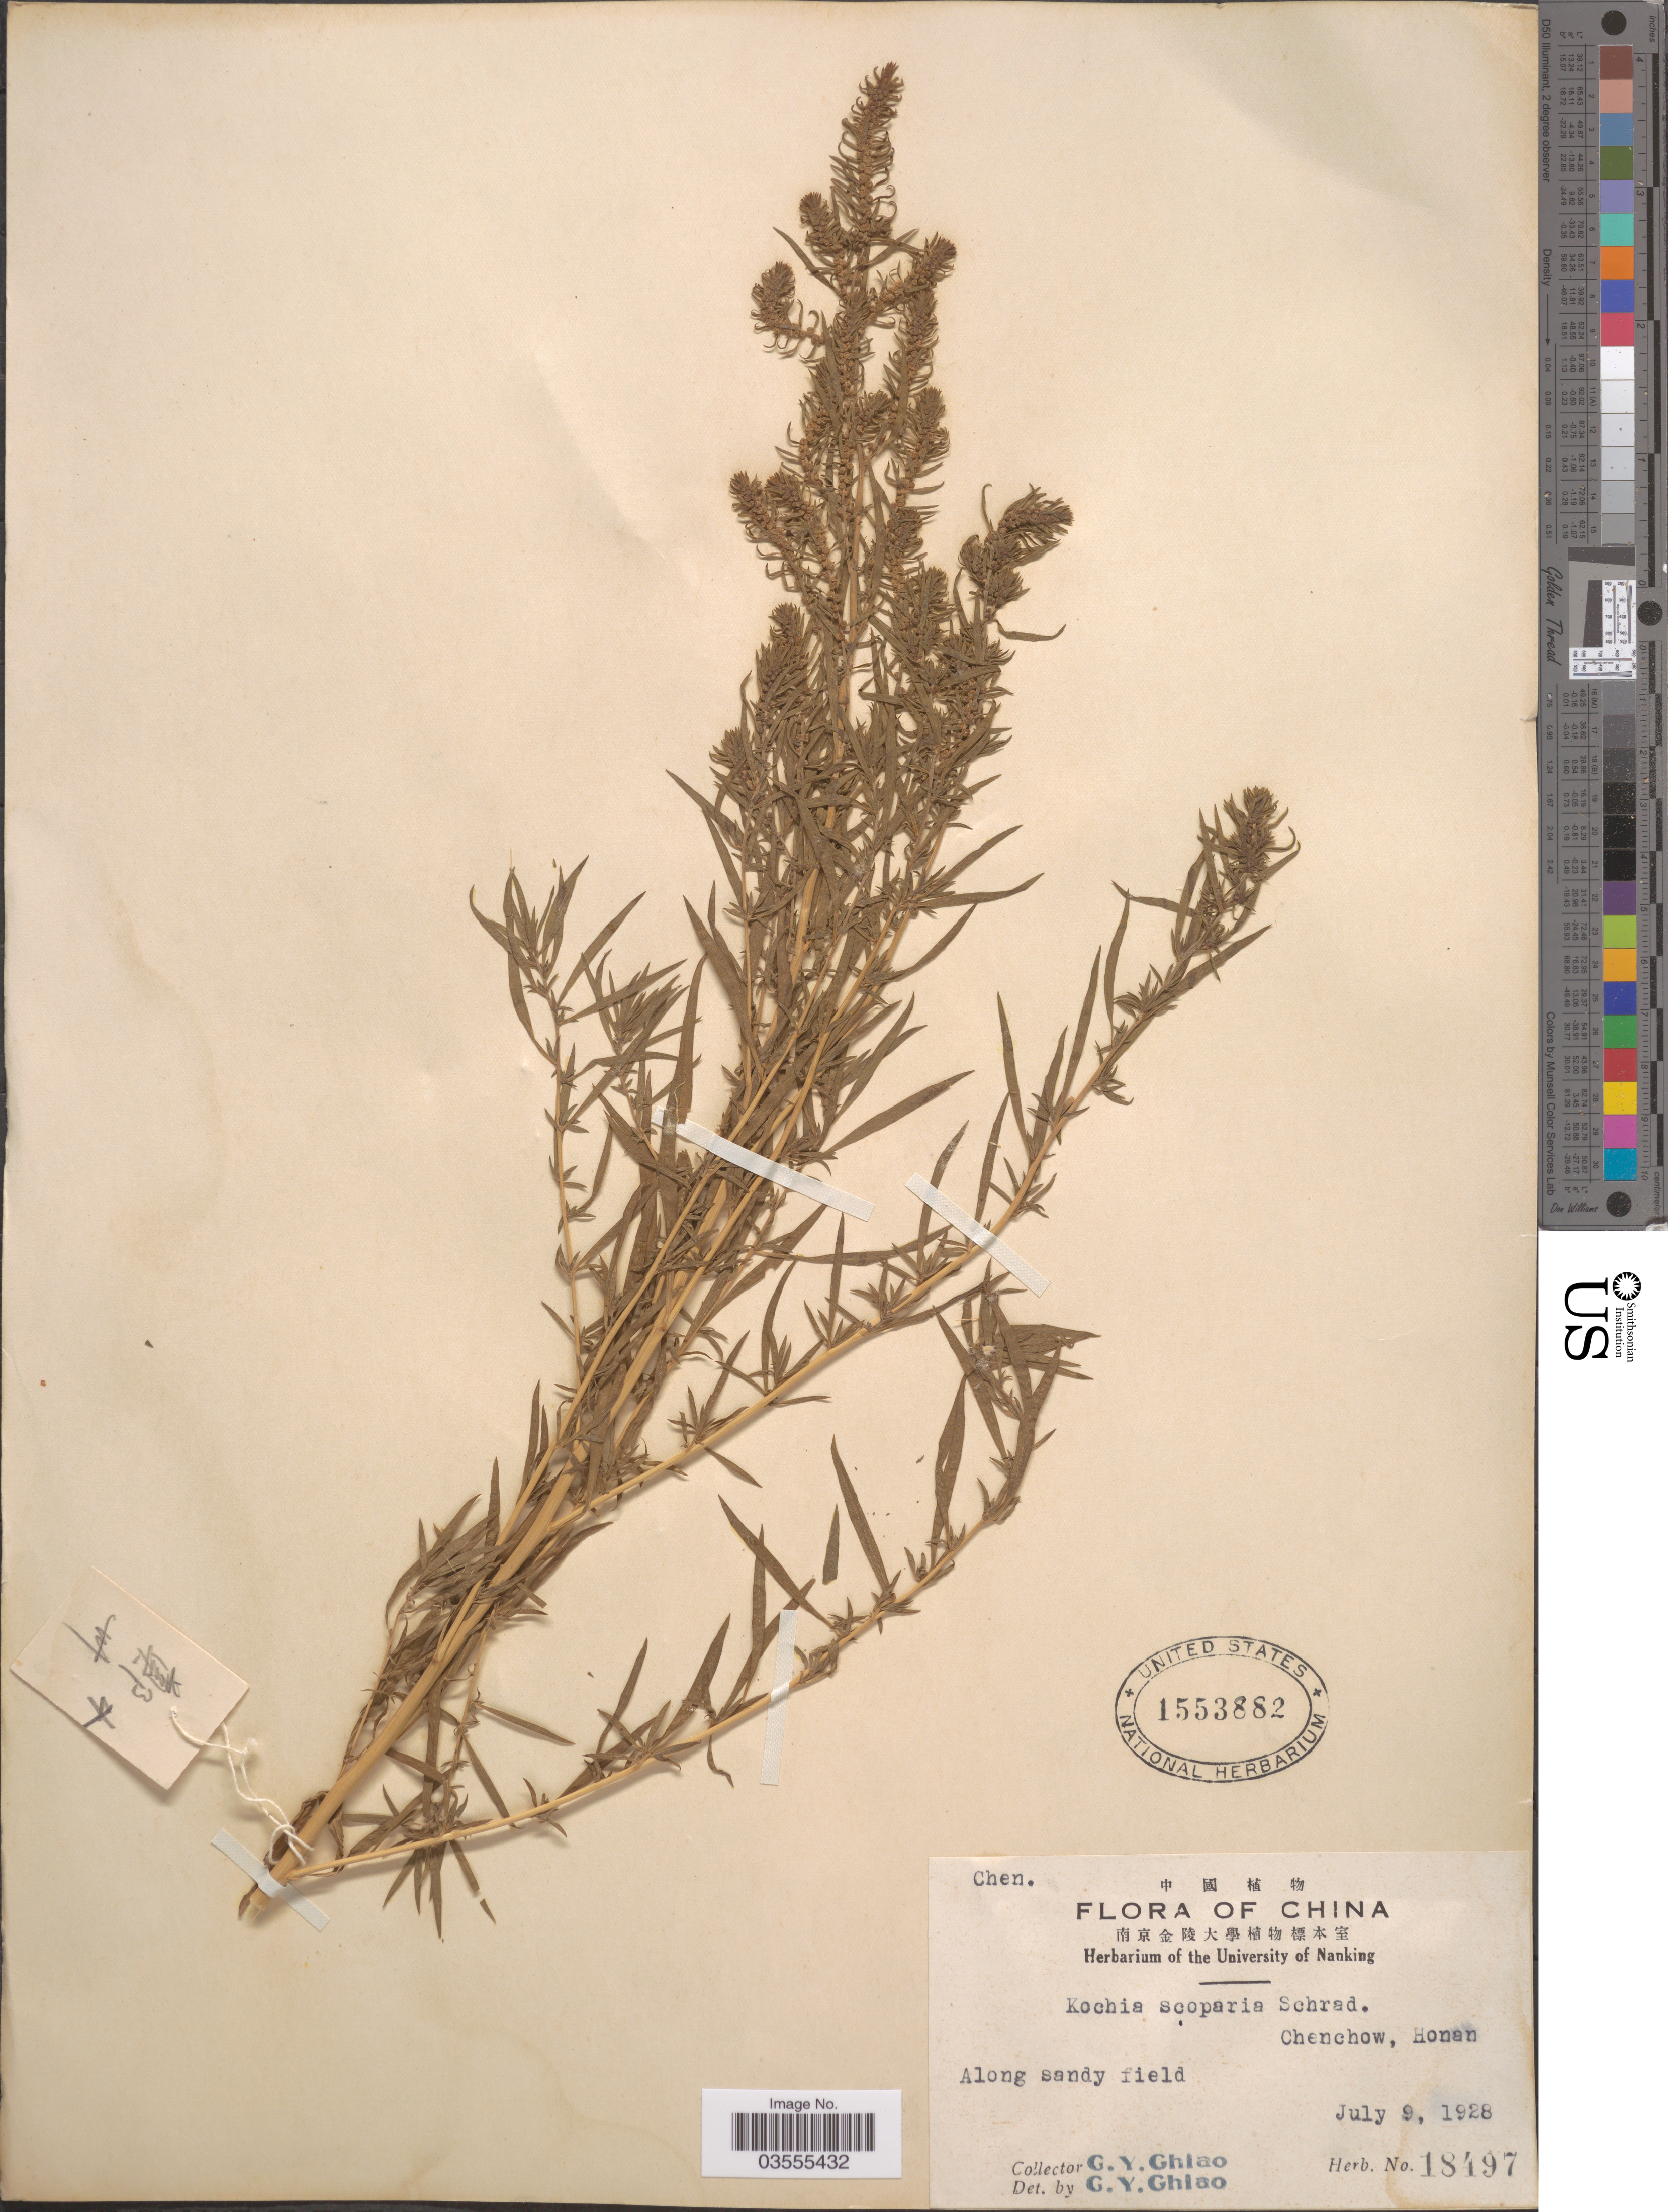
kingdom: Plantae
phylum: Tracheophyta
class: Magnoliopsida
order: Caryophyllales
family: Amaranthaceae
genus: Bassia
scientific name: Bassia scoparia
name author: (L.) Voss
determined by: U.S. National Herbarium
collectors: C. Y. Chiao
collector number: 18497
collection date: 1928-07-09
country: China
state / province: Henan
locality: Chenchow, Honan.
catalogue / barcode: US 1553882